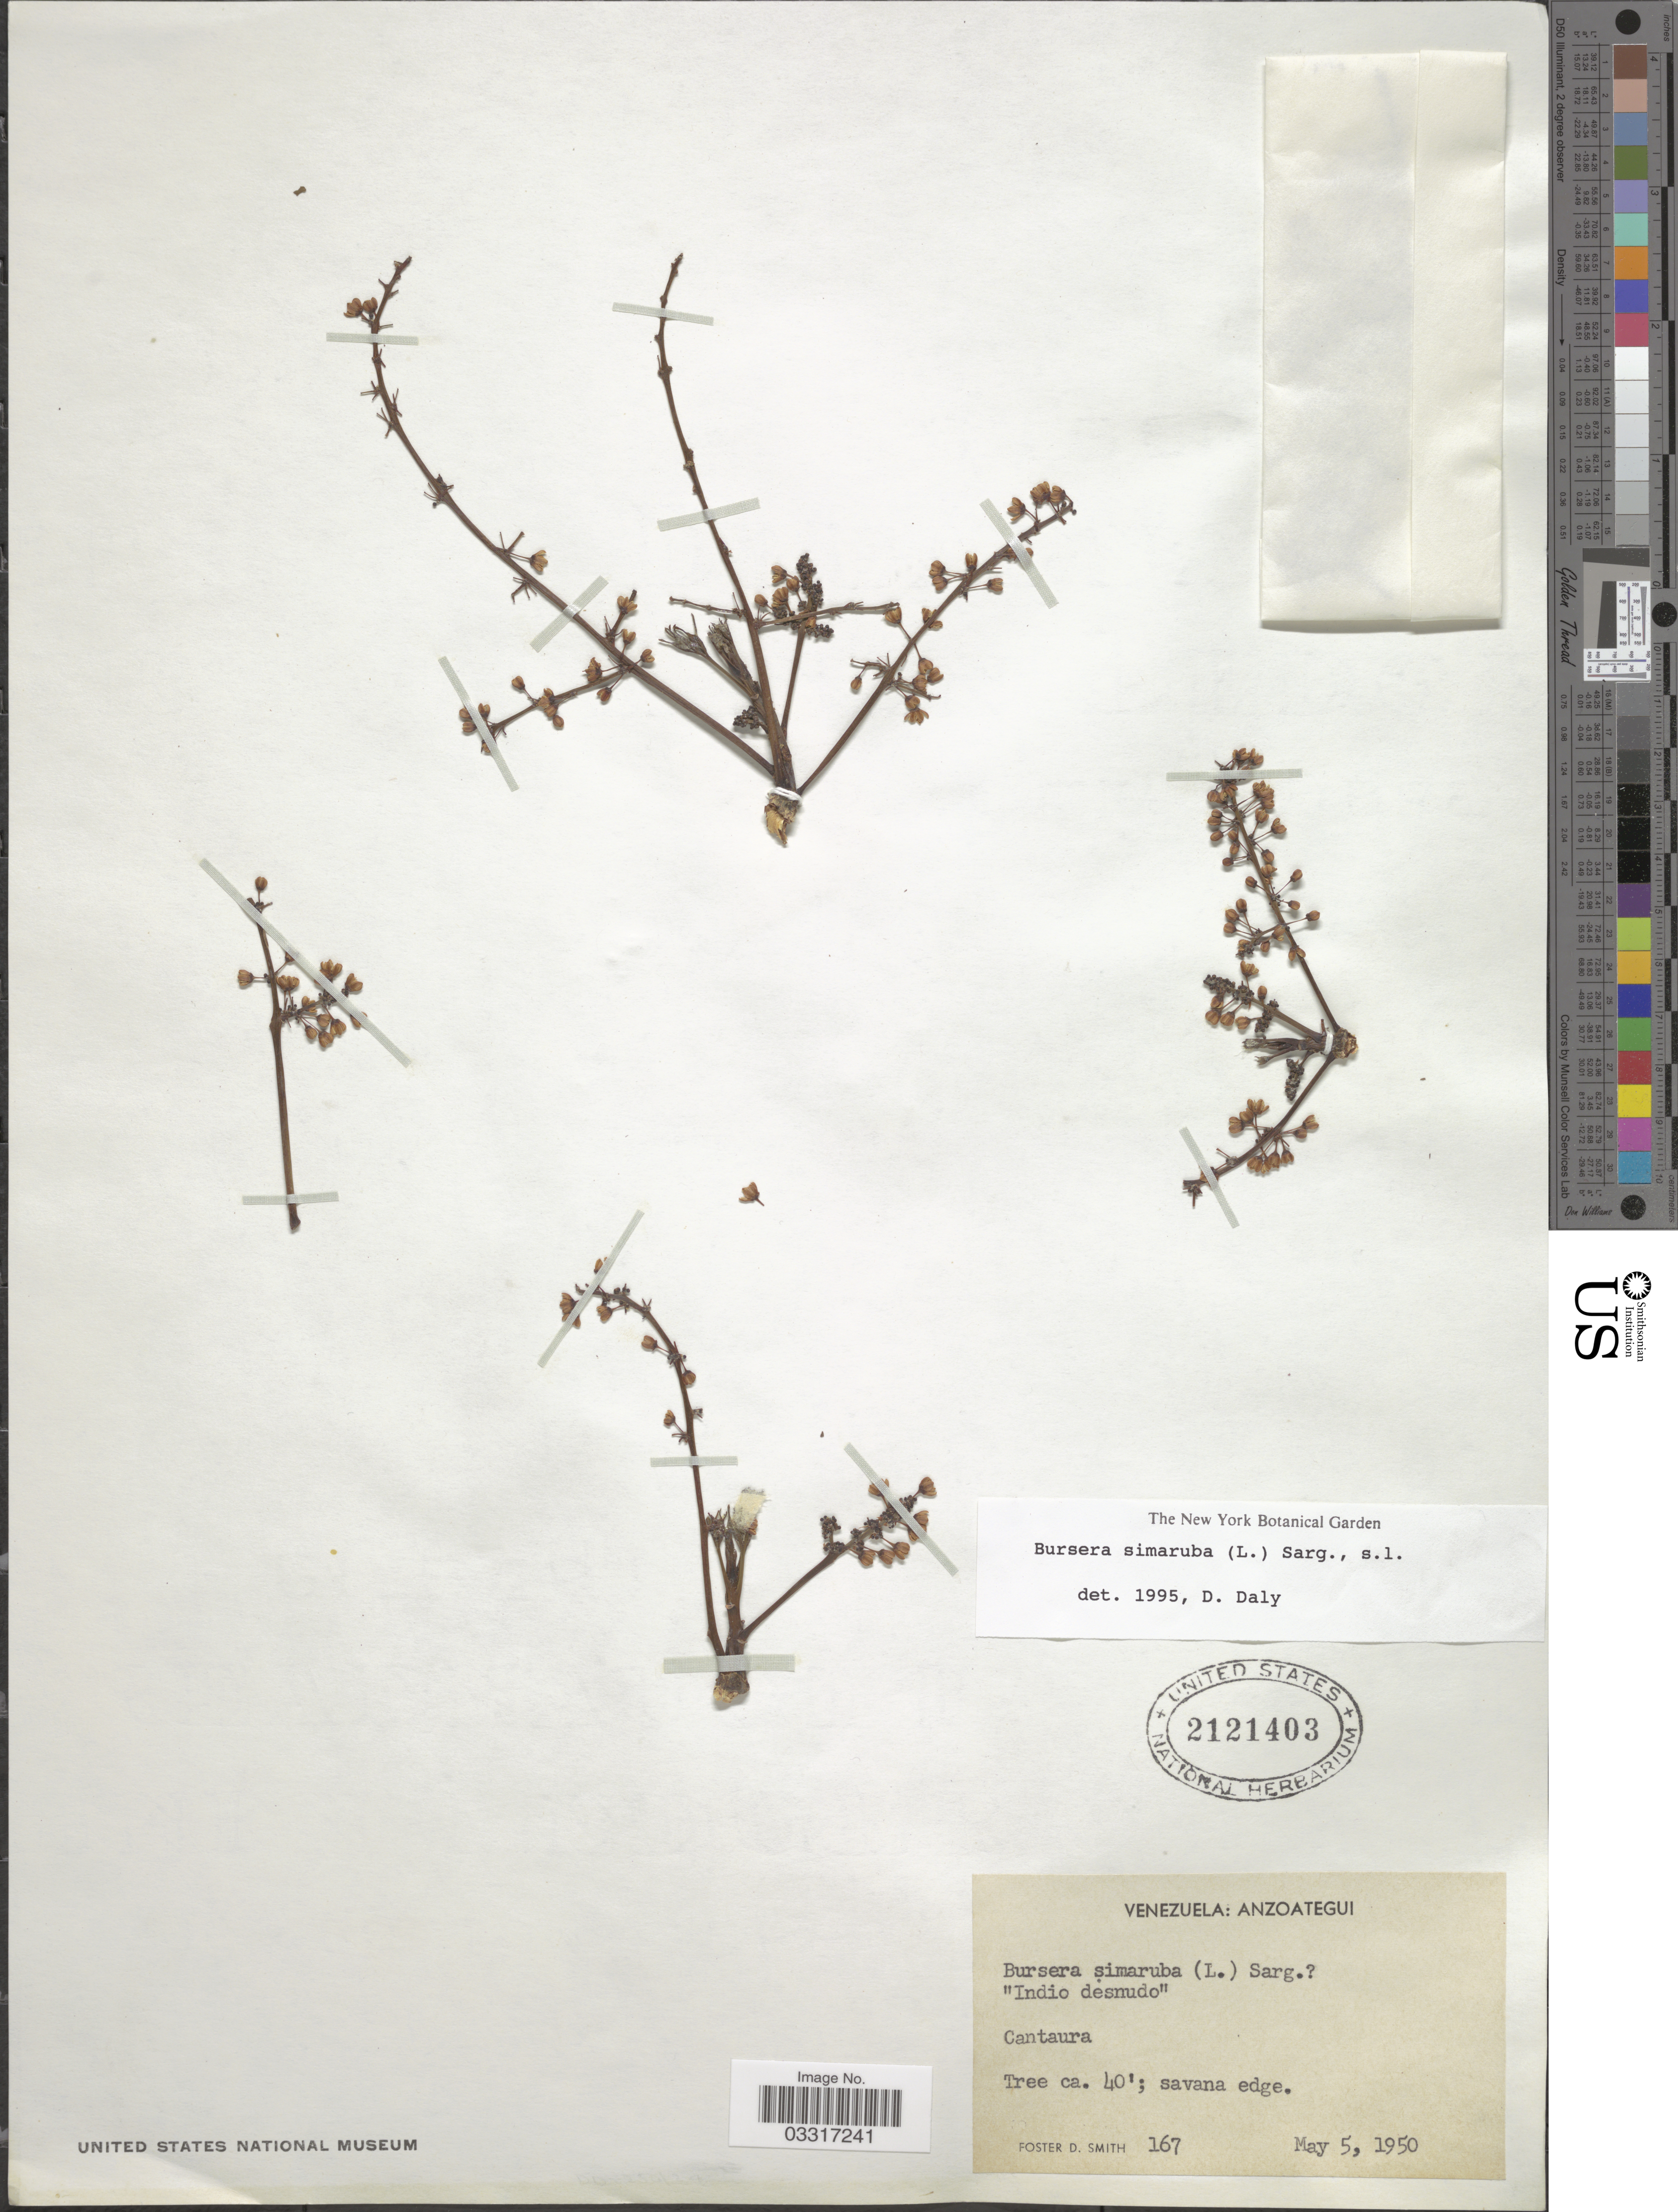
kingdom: Plantae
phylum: Tracheophyta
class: Magnoliopsida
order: Sapindales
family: Burseraceae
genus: Bursera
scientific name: Bursera simaruba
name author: (L.) Sarg.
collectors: F. Smith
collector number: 167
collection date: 1950-05-05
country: Venezuela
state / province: Anzoategui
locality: Cantaura.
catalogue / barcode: US 2121403